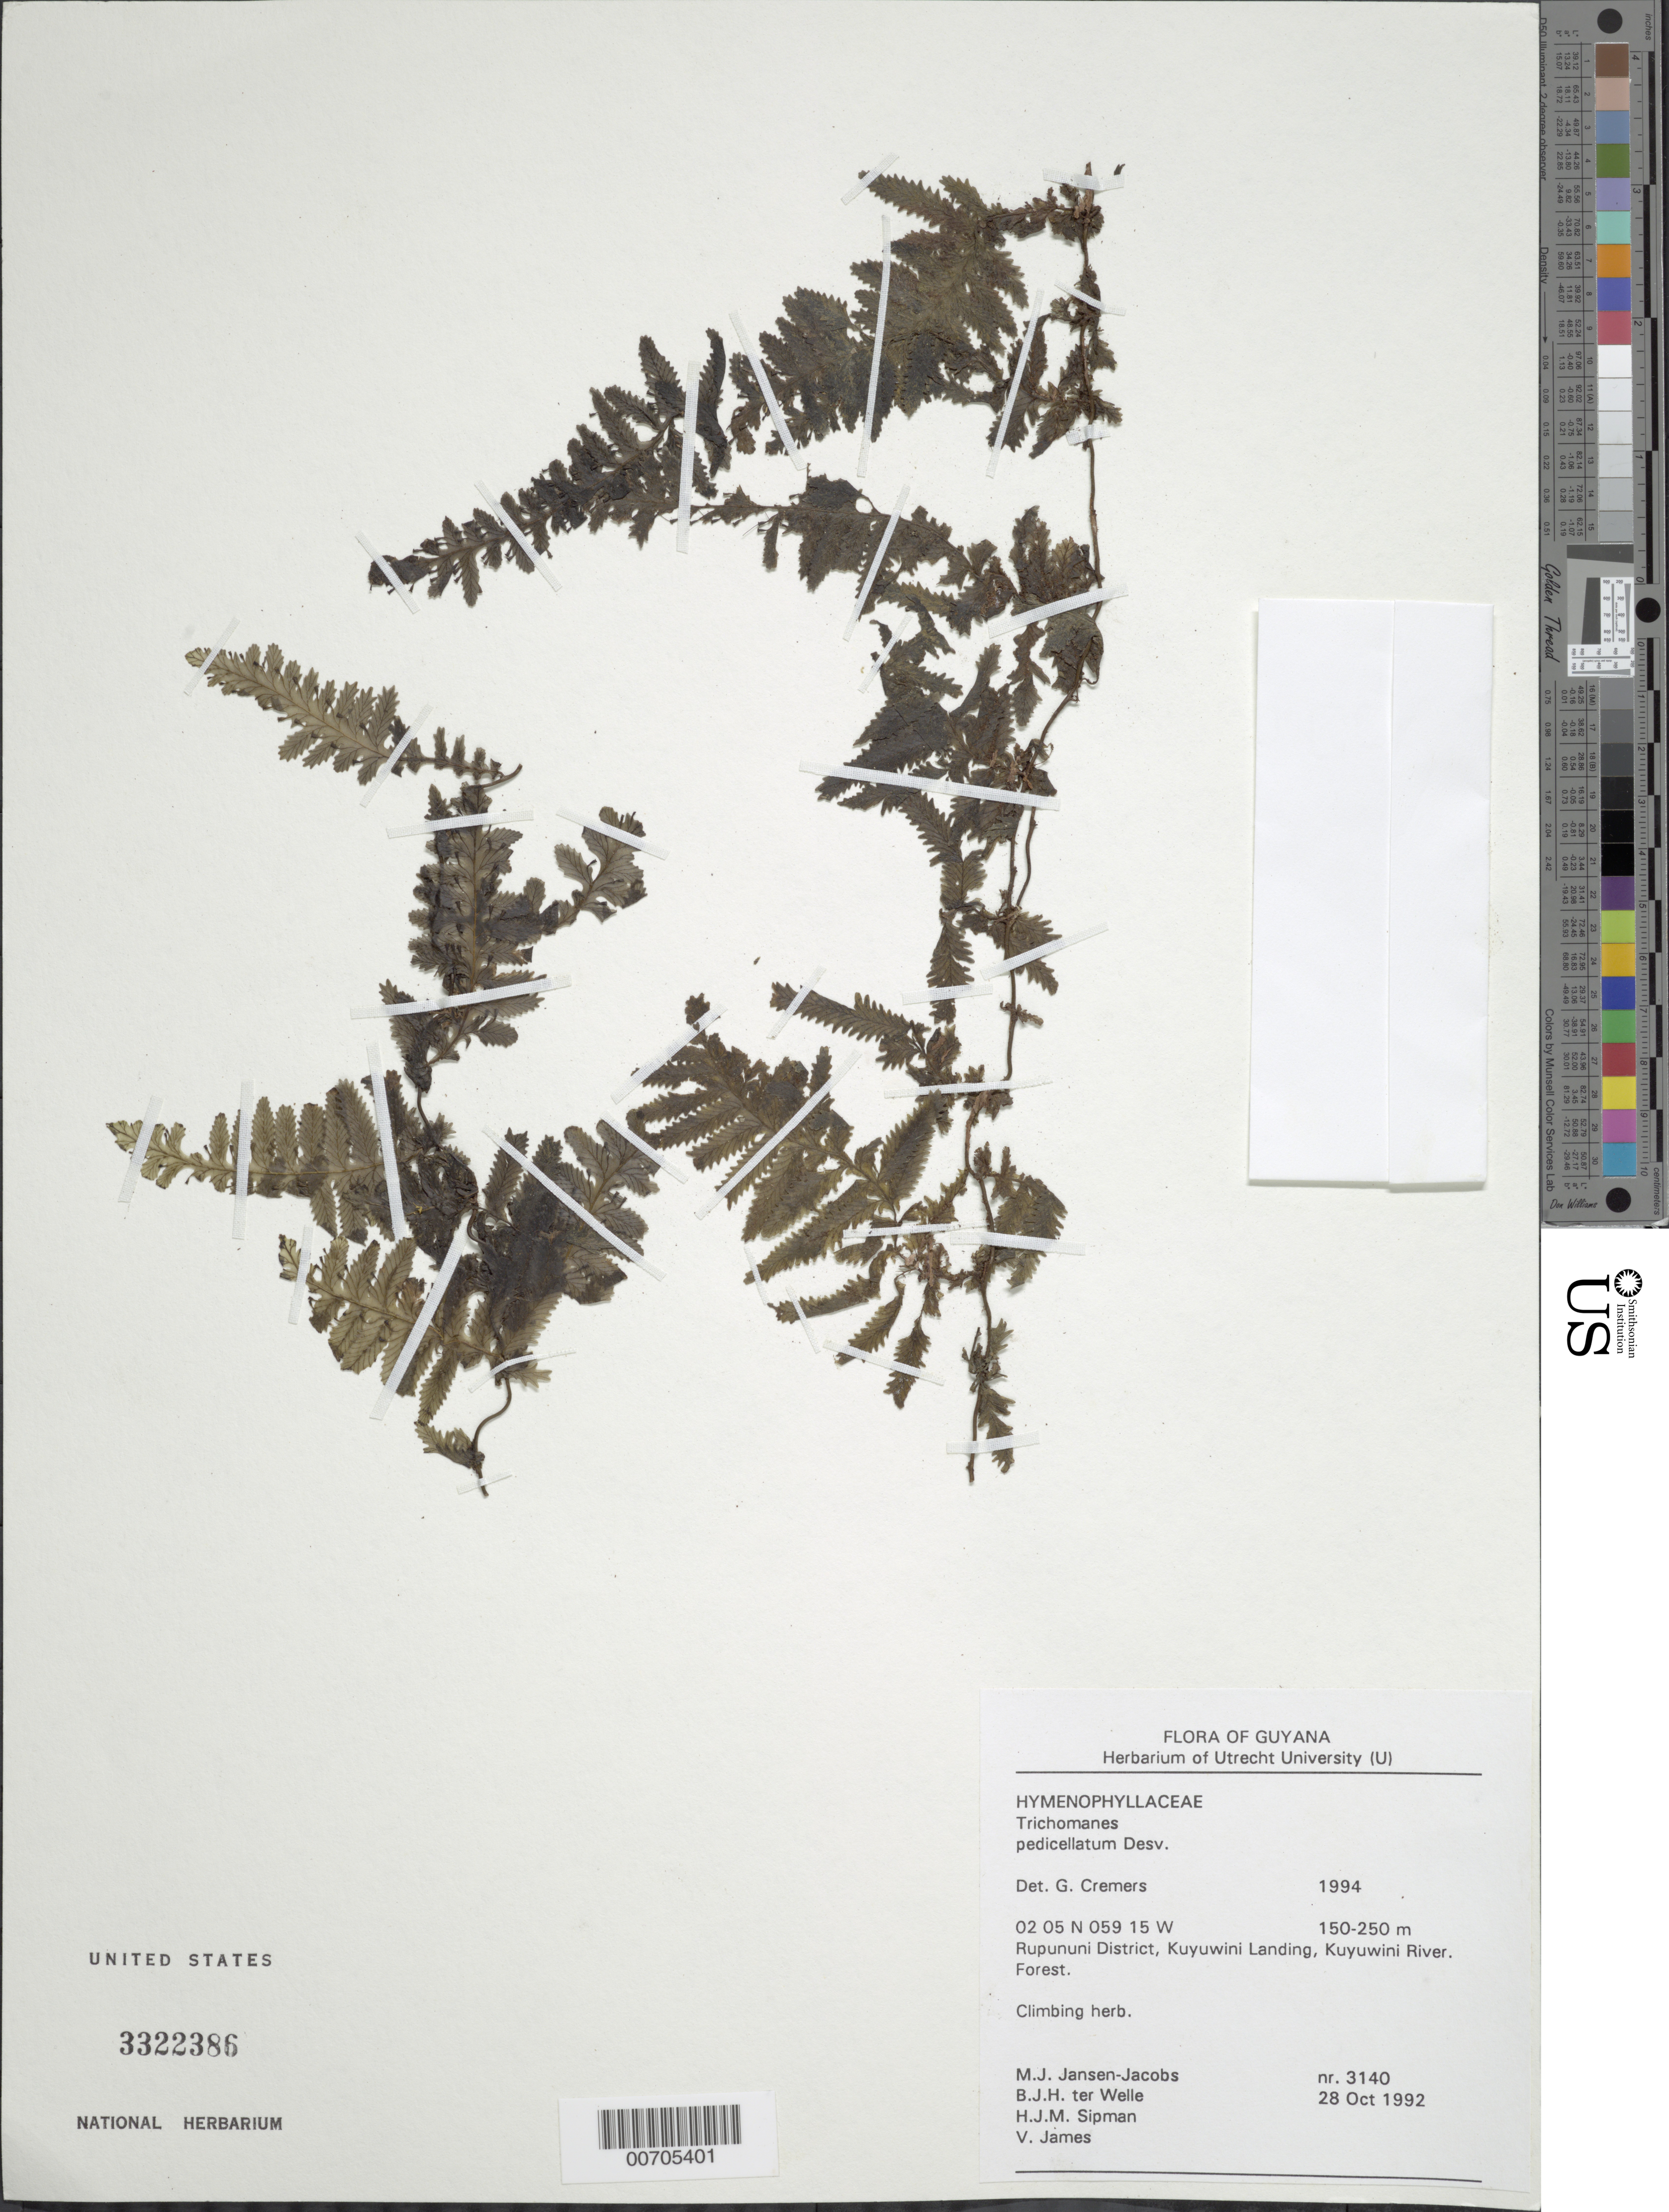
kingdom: Plantae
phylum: Tracheophyta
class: Polypodiopsida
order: Hymenophyllales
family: Hymenophyllaceae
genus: Trichomanes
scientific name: Trichomanes pedicellatum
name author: Desv.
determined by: Cremers, Georges A.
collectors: M. J. Jansen-Jacobs, B. Welle, H. J. M. Sipman & V. James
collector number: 3140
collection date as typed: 28-Oct-92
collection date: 1992-10-28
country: Guyana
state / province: U. Takutu-U. Essequibo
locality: Kuyuwini Landing, Kuyuwini River, Rupununi District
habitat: Forest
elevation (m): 150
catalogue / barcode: US 3322386